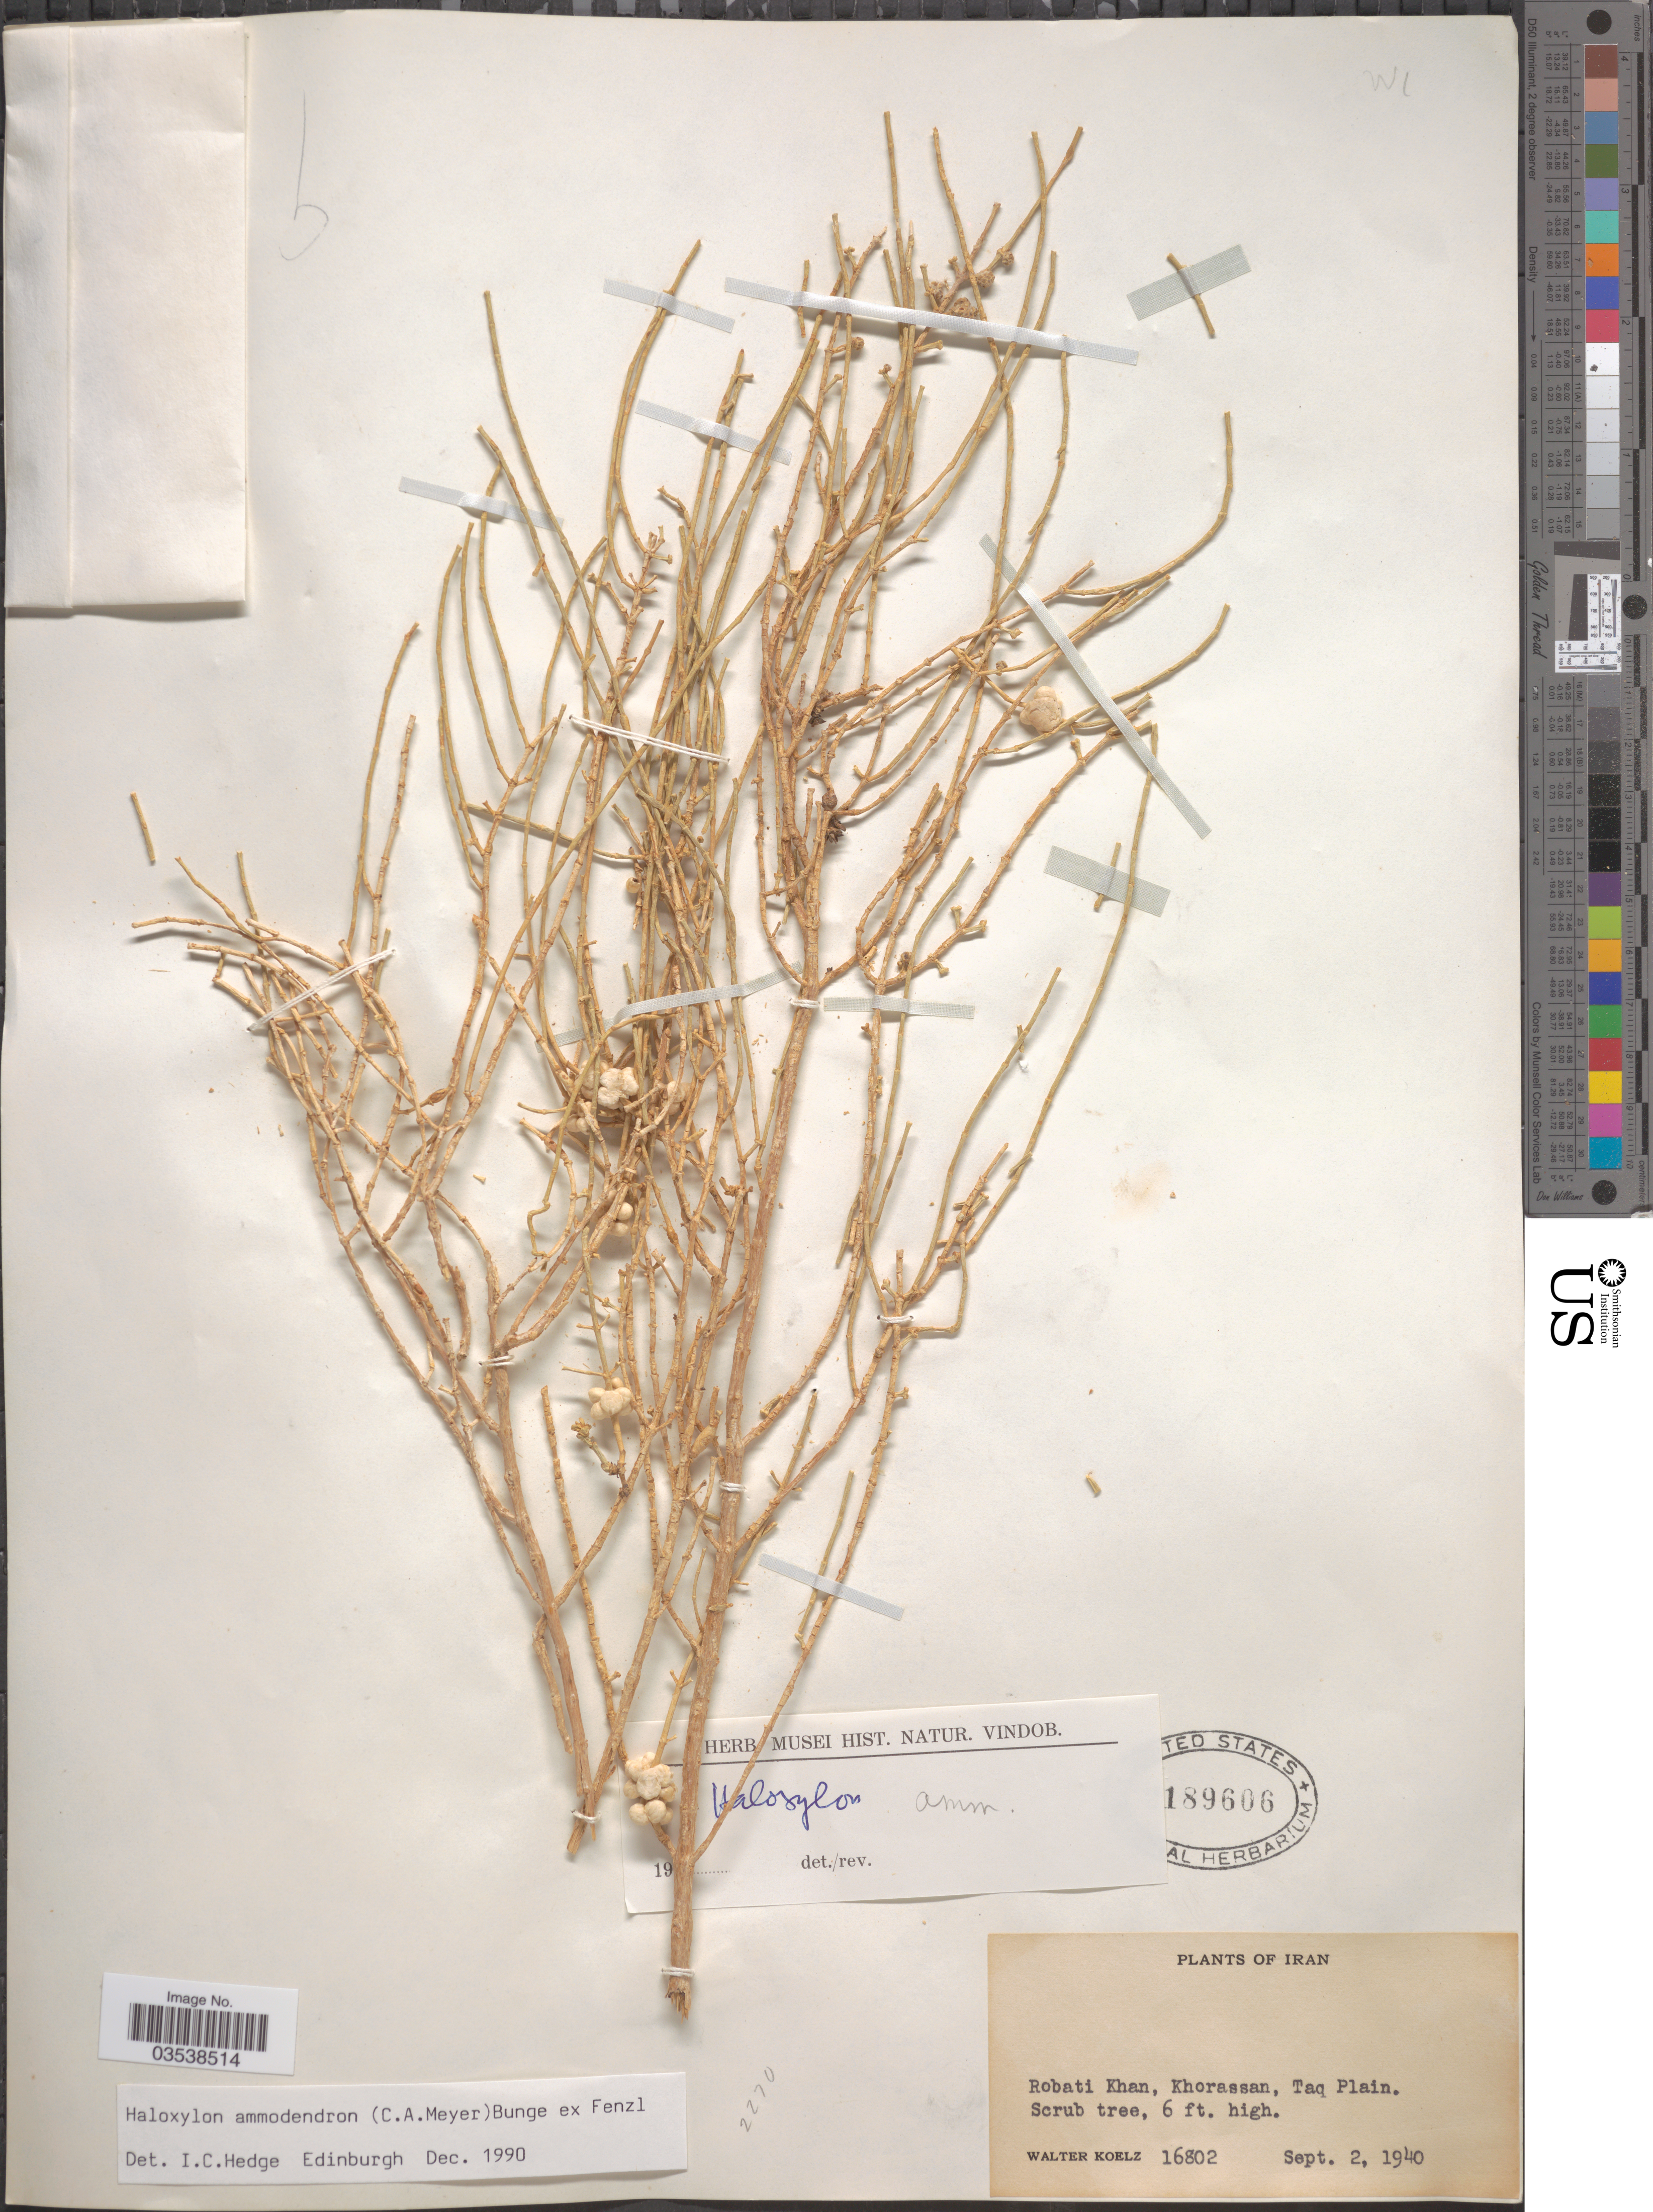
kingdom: Plantae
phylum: Tracheophyta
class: Magnoliopsida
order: Caryophyllales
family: Amaranthaceae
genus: Haloxylon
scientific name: Haloxylon ammodendron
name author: (C.A. Mey.) Bunge ex Fenzl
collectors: W. N. Koelz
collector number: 16802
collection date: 1940-09-02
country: Iran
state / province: Khorasan [obsolete]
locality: Robati Khan, Khorassan, Taq Plain.